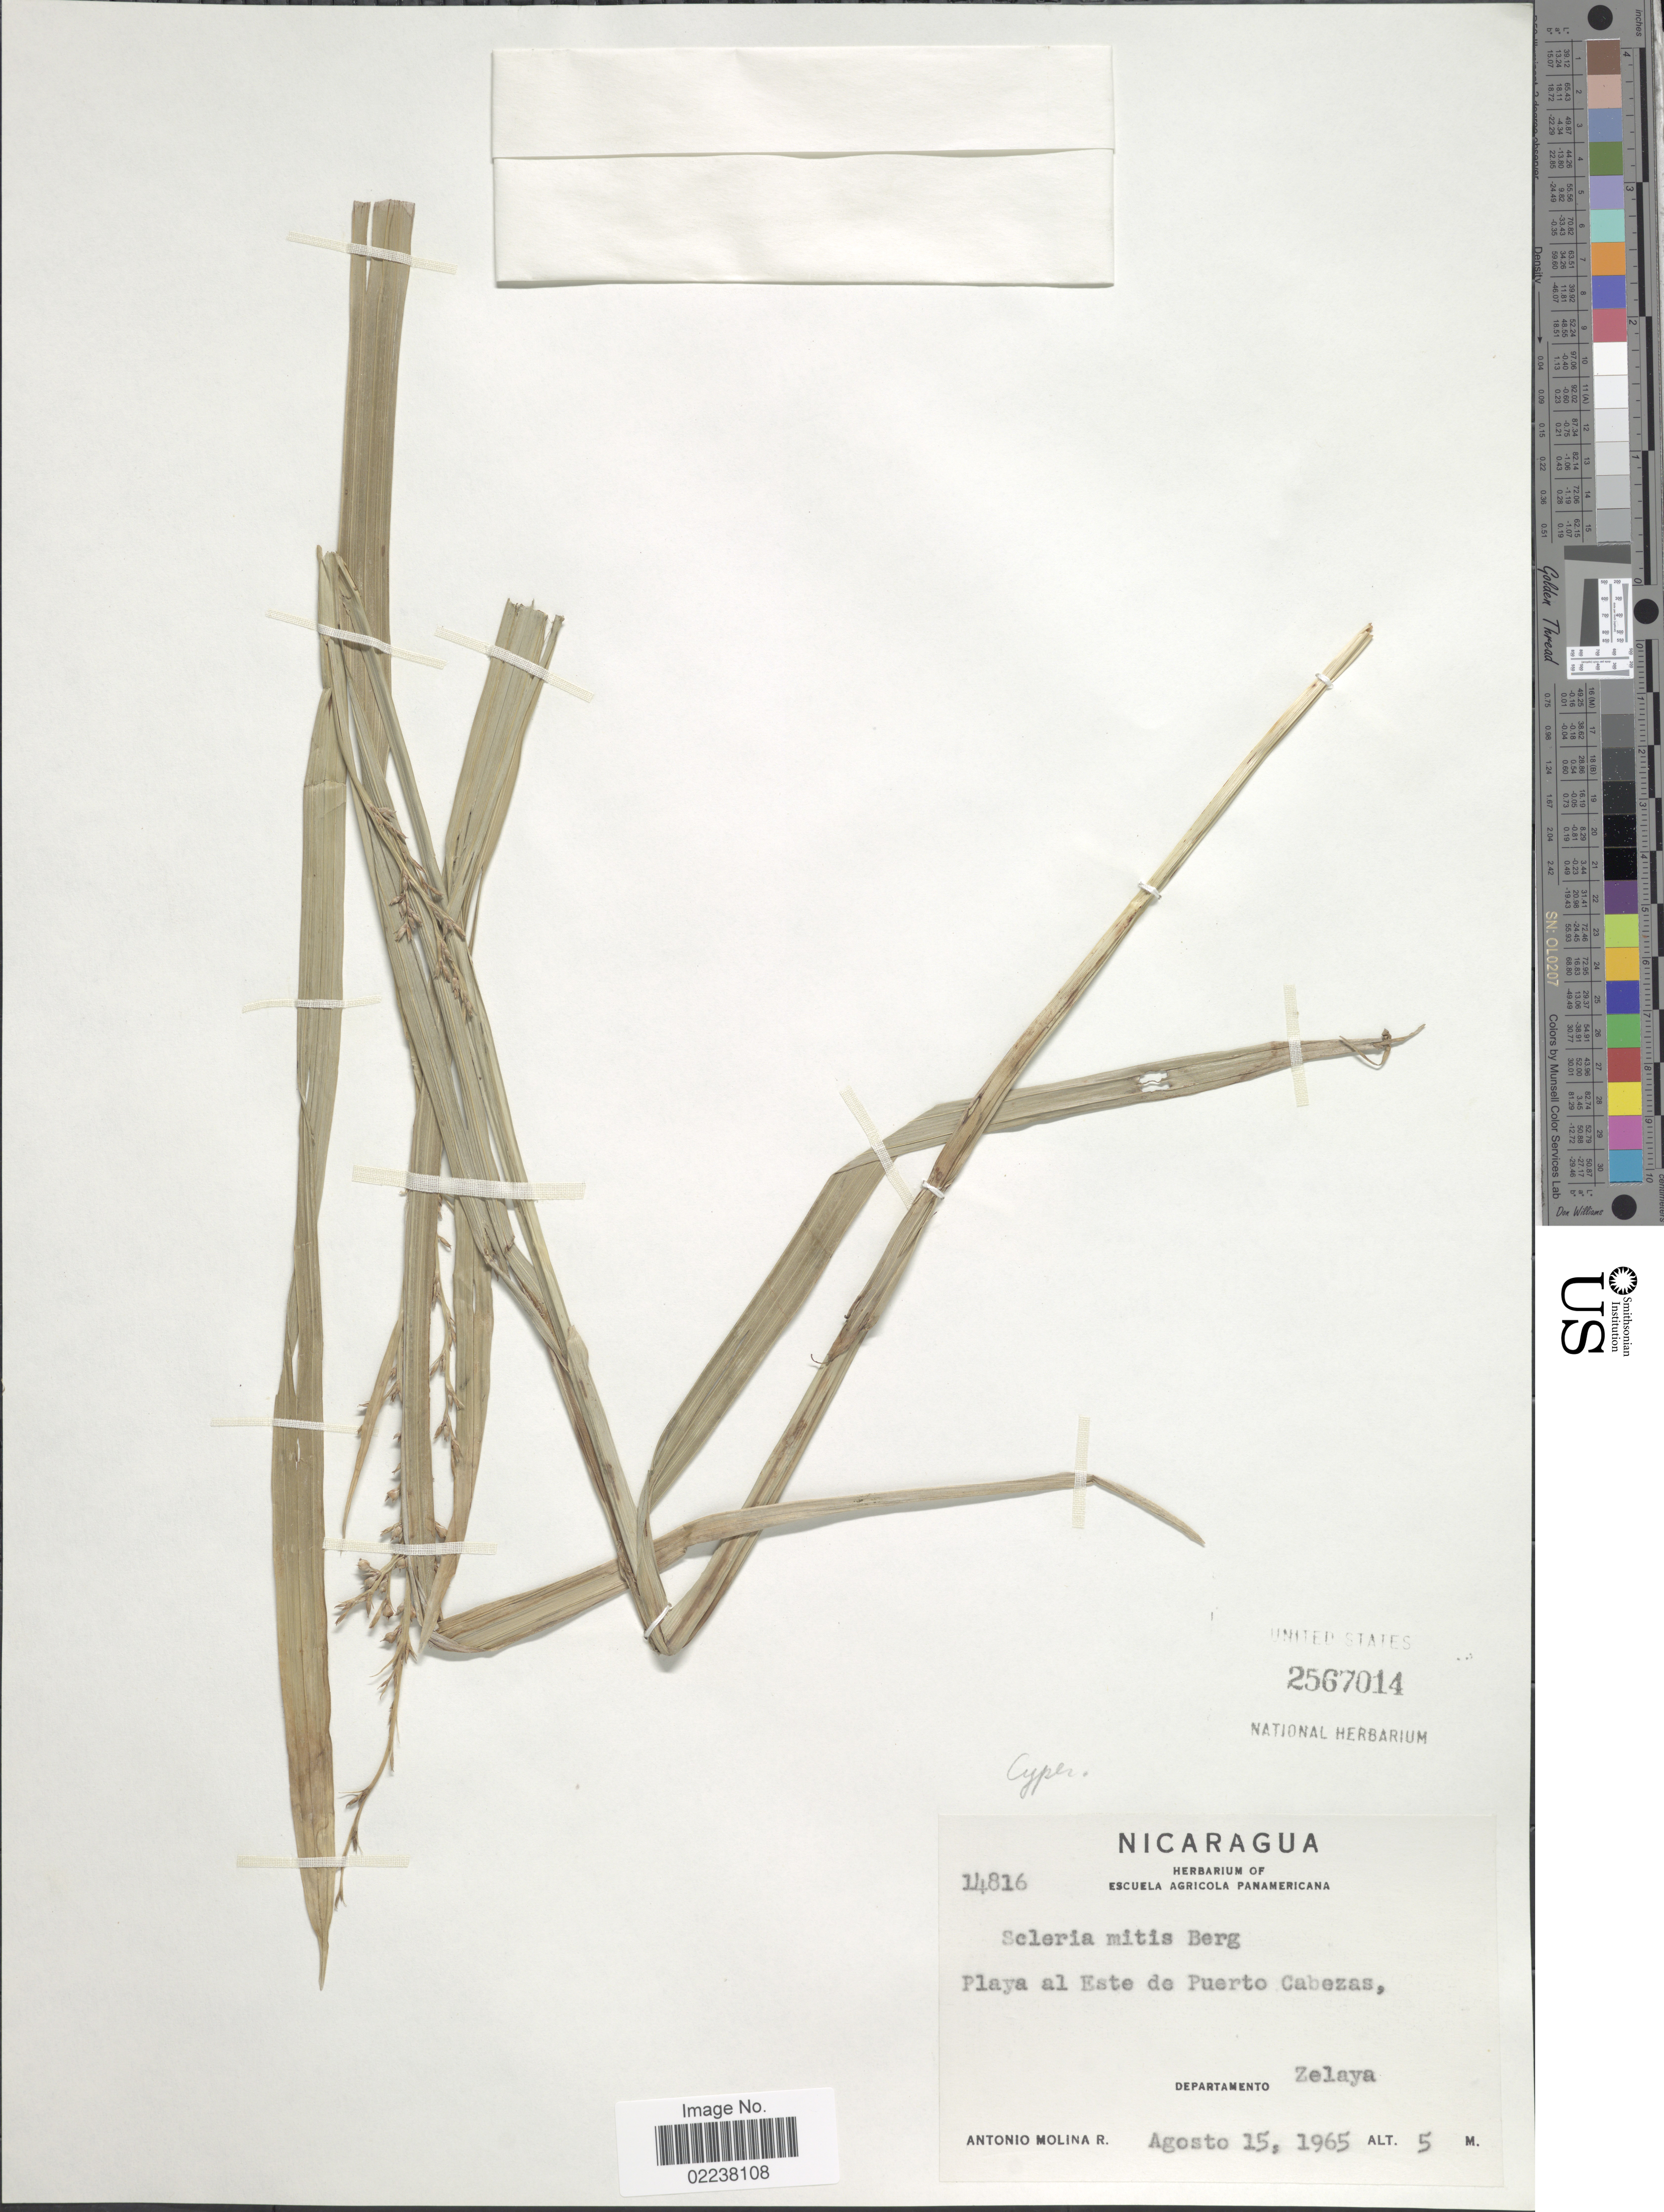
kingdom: Plantae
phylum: Tracheophyta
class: Liliopsida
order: Poales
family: Cyperaceae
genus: Scleria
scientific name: Scleria mitis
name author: P.J. Bergius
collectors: A. Molina R.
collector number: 14816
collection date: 1965-08-15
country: Nicaragua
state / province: Atlantico Norte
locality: Playa al Este de Puerto Cabezas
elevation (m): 5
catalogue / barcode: US 2567014